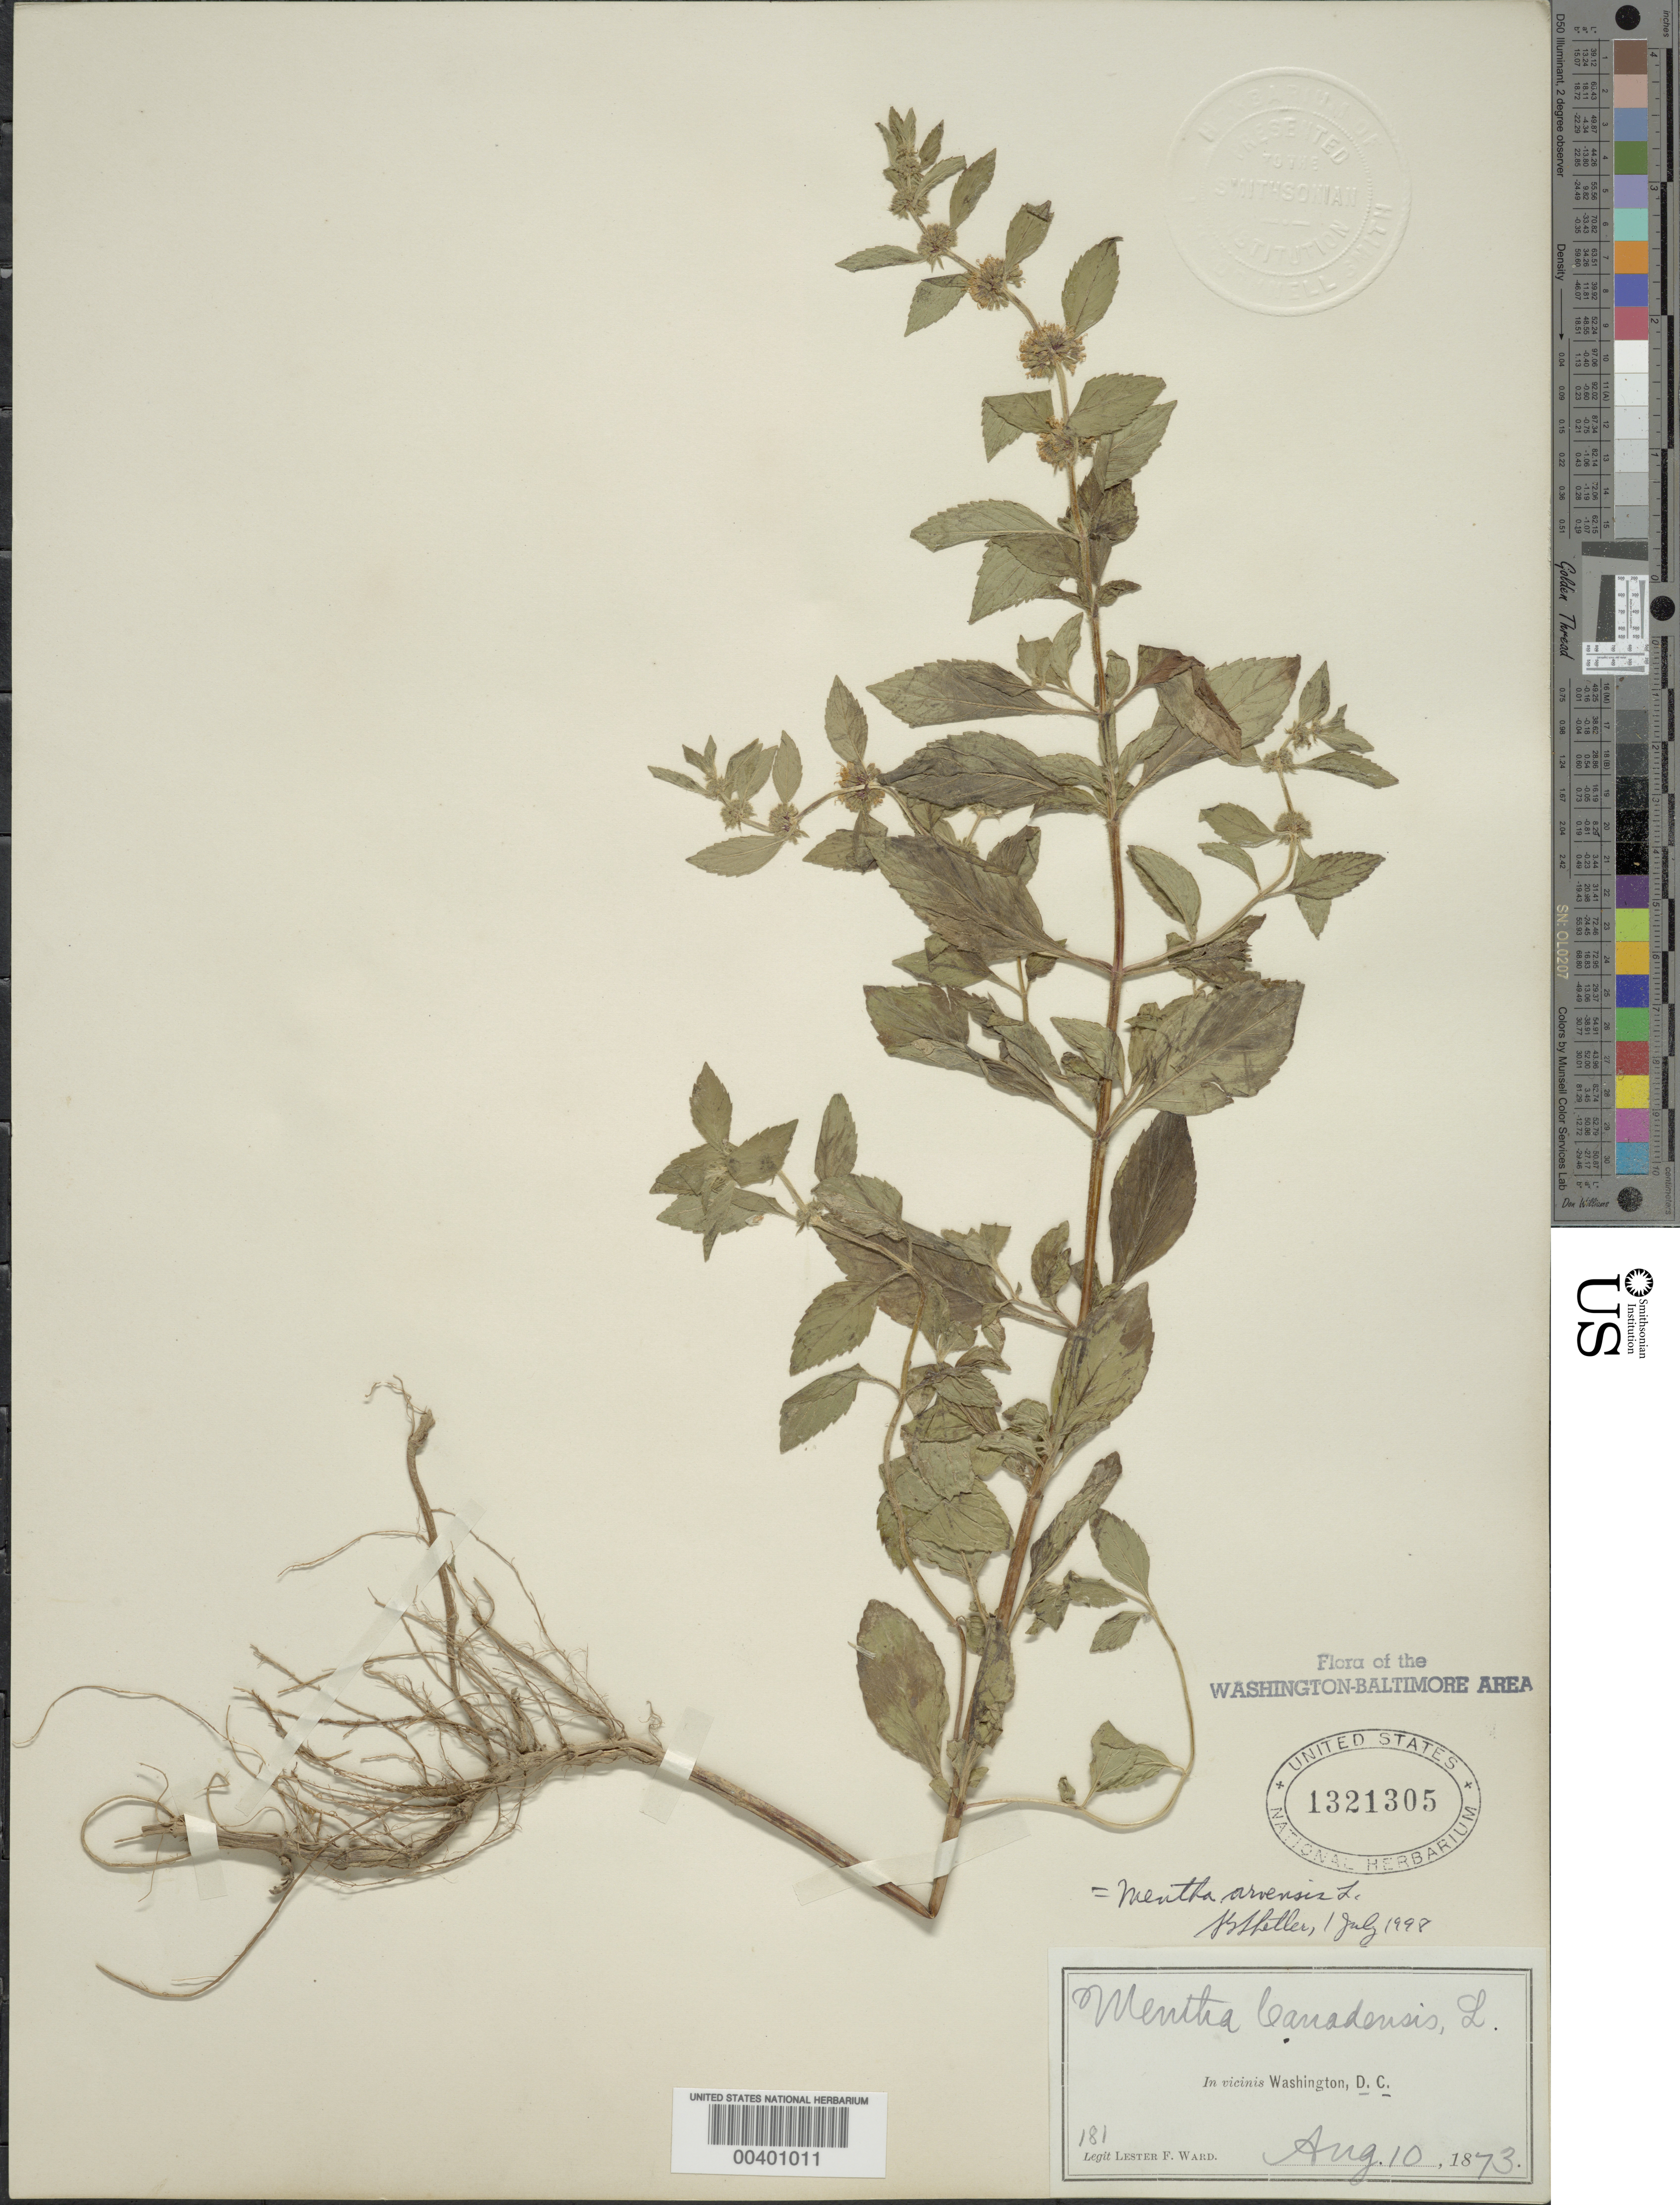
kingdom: Plantae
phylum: Tracheophyta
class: Magnoliopsida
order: Lamiales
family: Lamiaceae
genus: Mentha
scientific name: Mentha arvensis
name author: L.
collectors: L. F. Ward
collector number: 181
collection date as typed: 10 Aug 1873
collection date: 1873-08-10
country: United States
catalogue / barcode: US 1321305